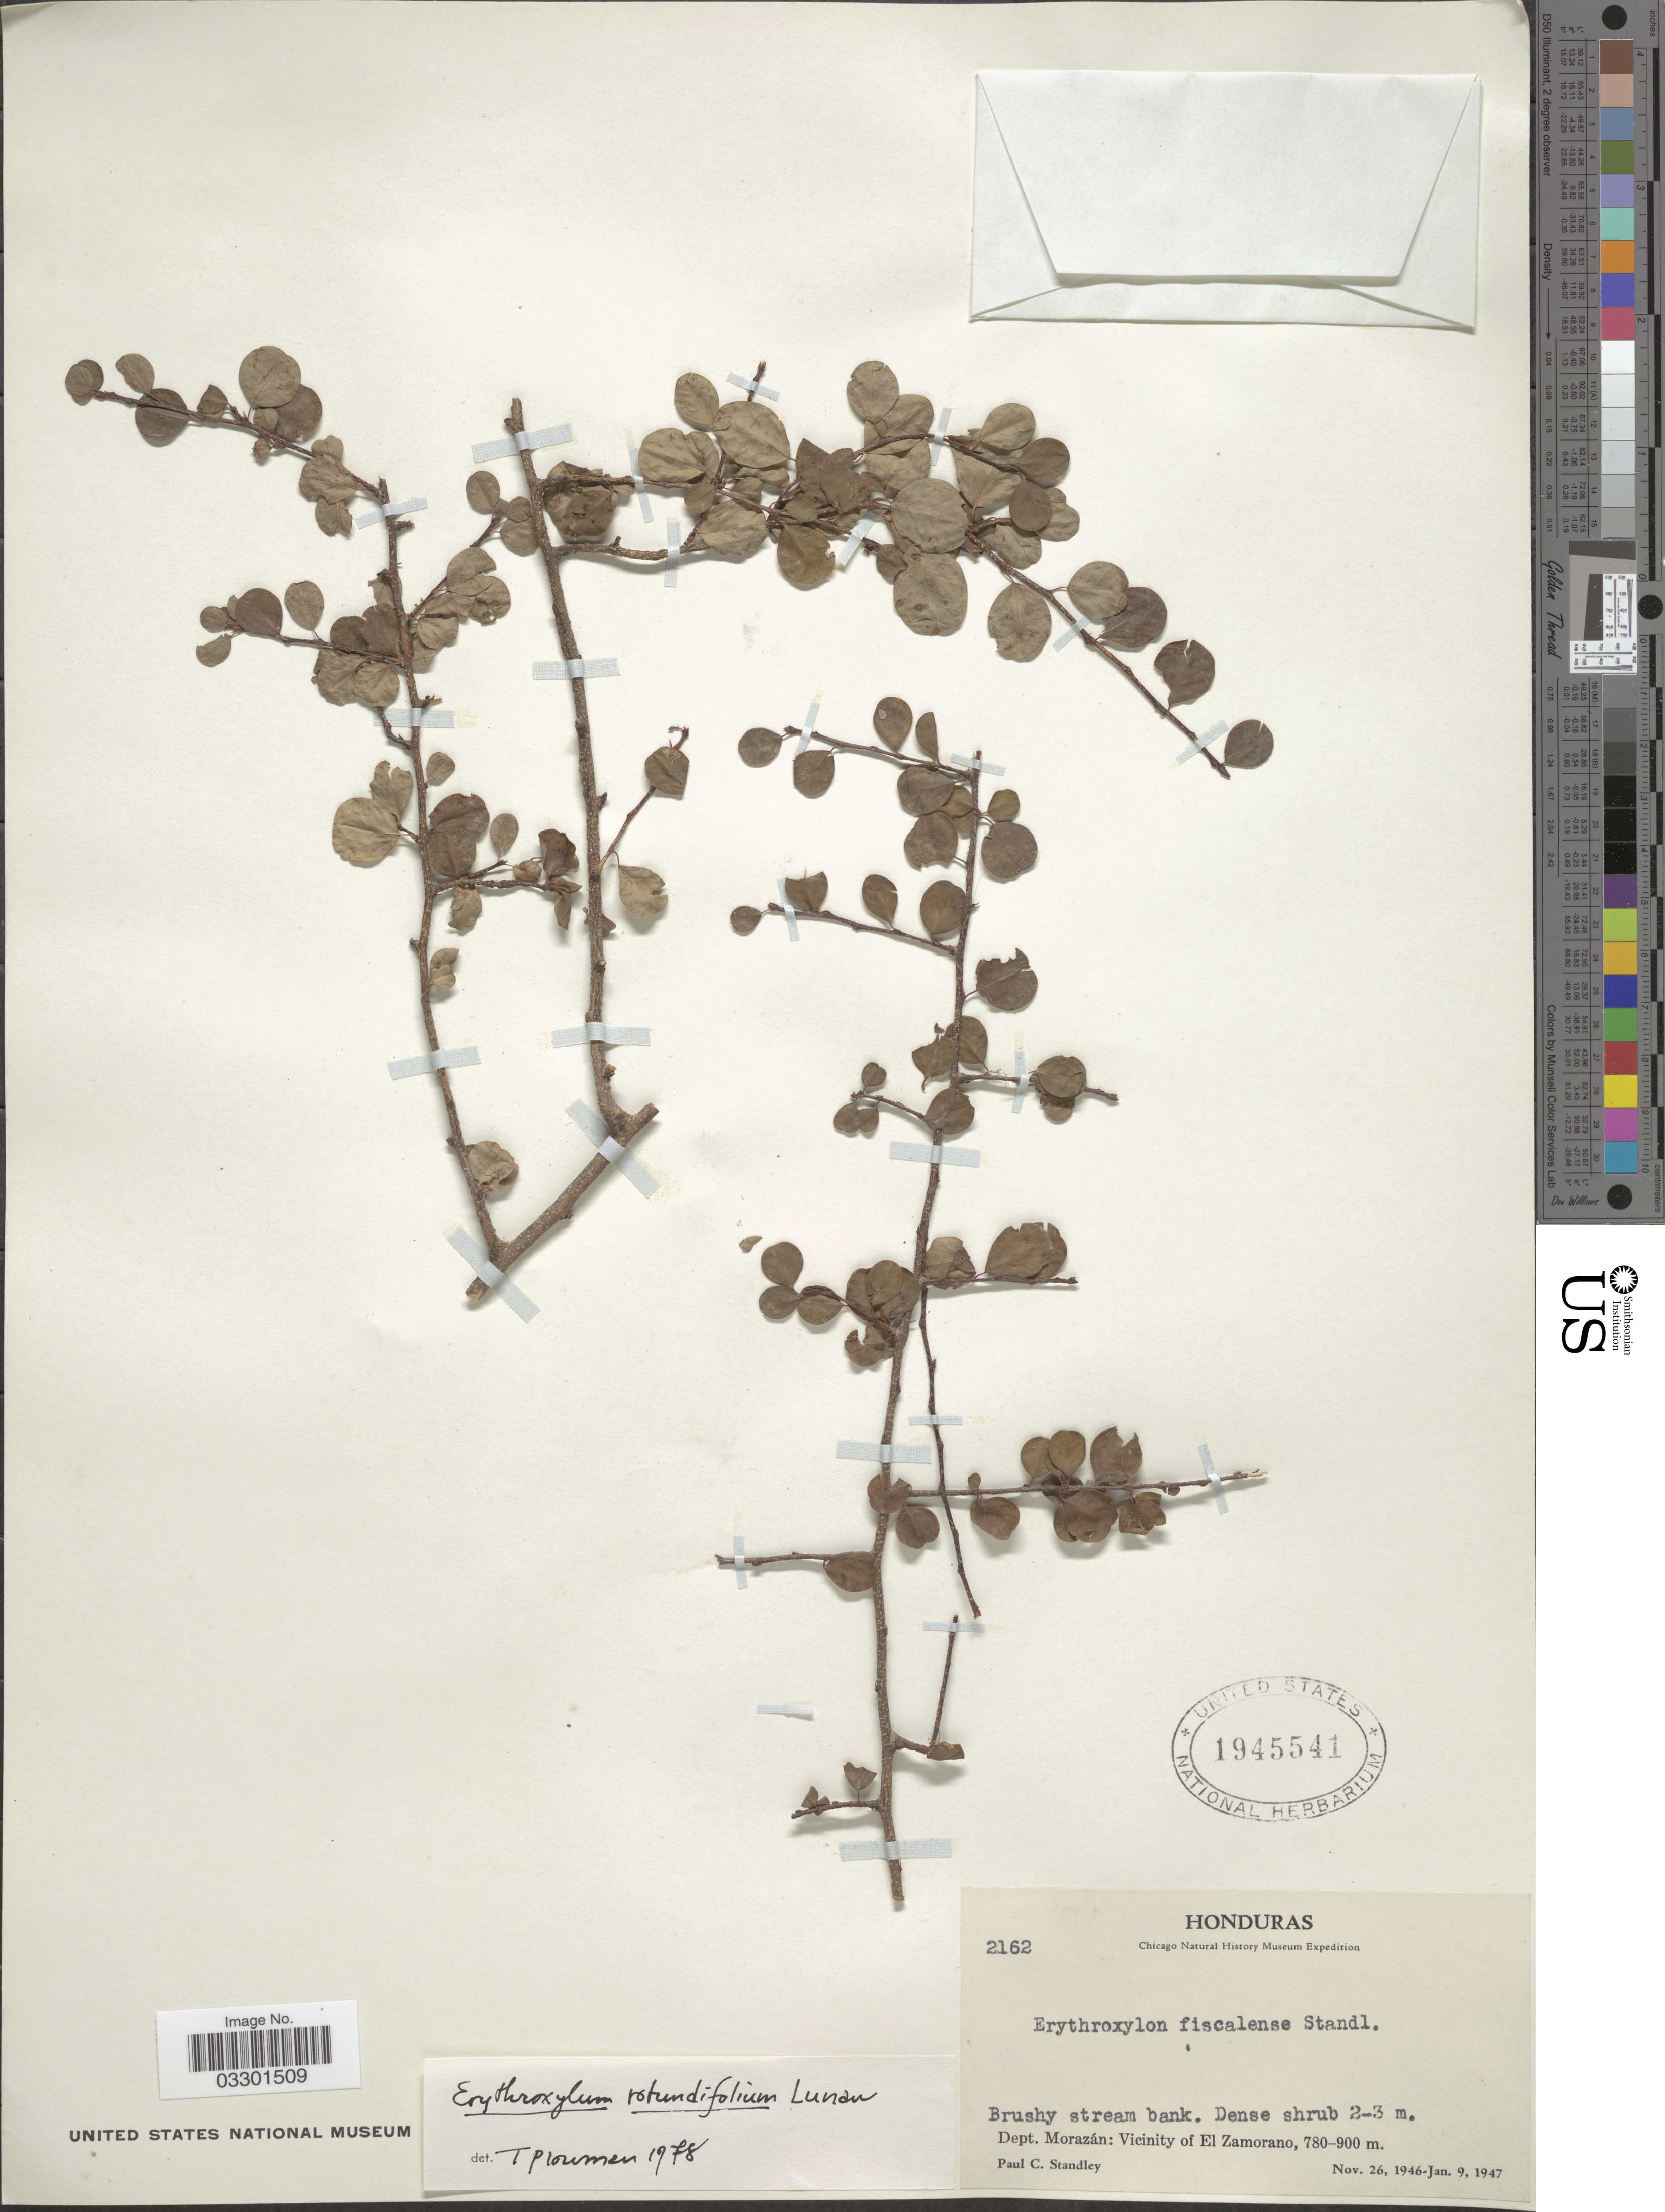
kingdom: Plantae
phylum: Tracheophyta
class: Magnoliopsida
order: Malpighiales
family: Erythroxylaceae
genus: Erythroxylum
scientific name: Erythroxylum rotundifolium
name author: Lunan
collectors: P. C. Standley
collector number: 2162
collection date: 1946-11-26/1947-01-09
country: Honduras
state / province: Fco. Morazán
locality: Dept. Morazán: Vicinity of El Zamorano.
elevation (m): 780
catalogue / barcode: US 1945541